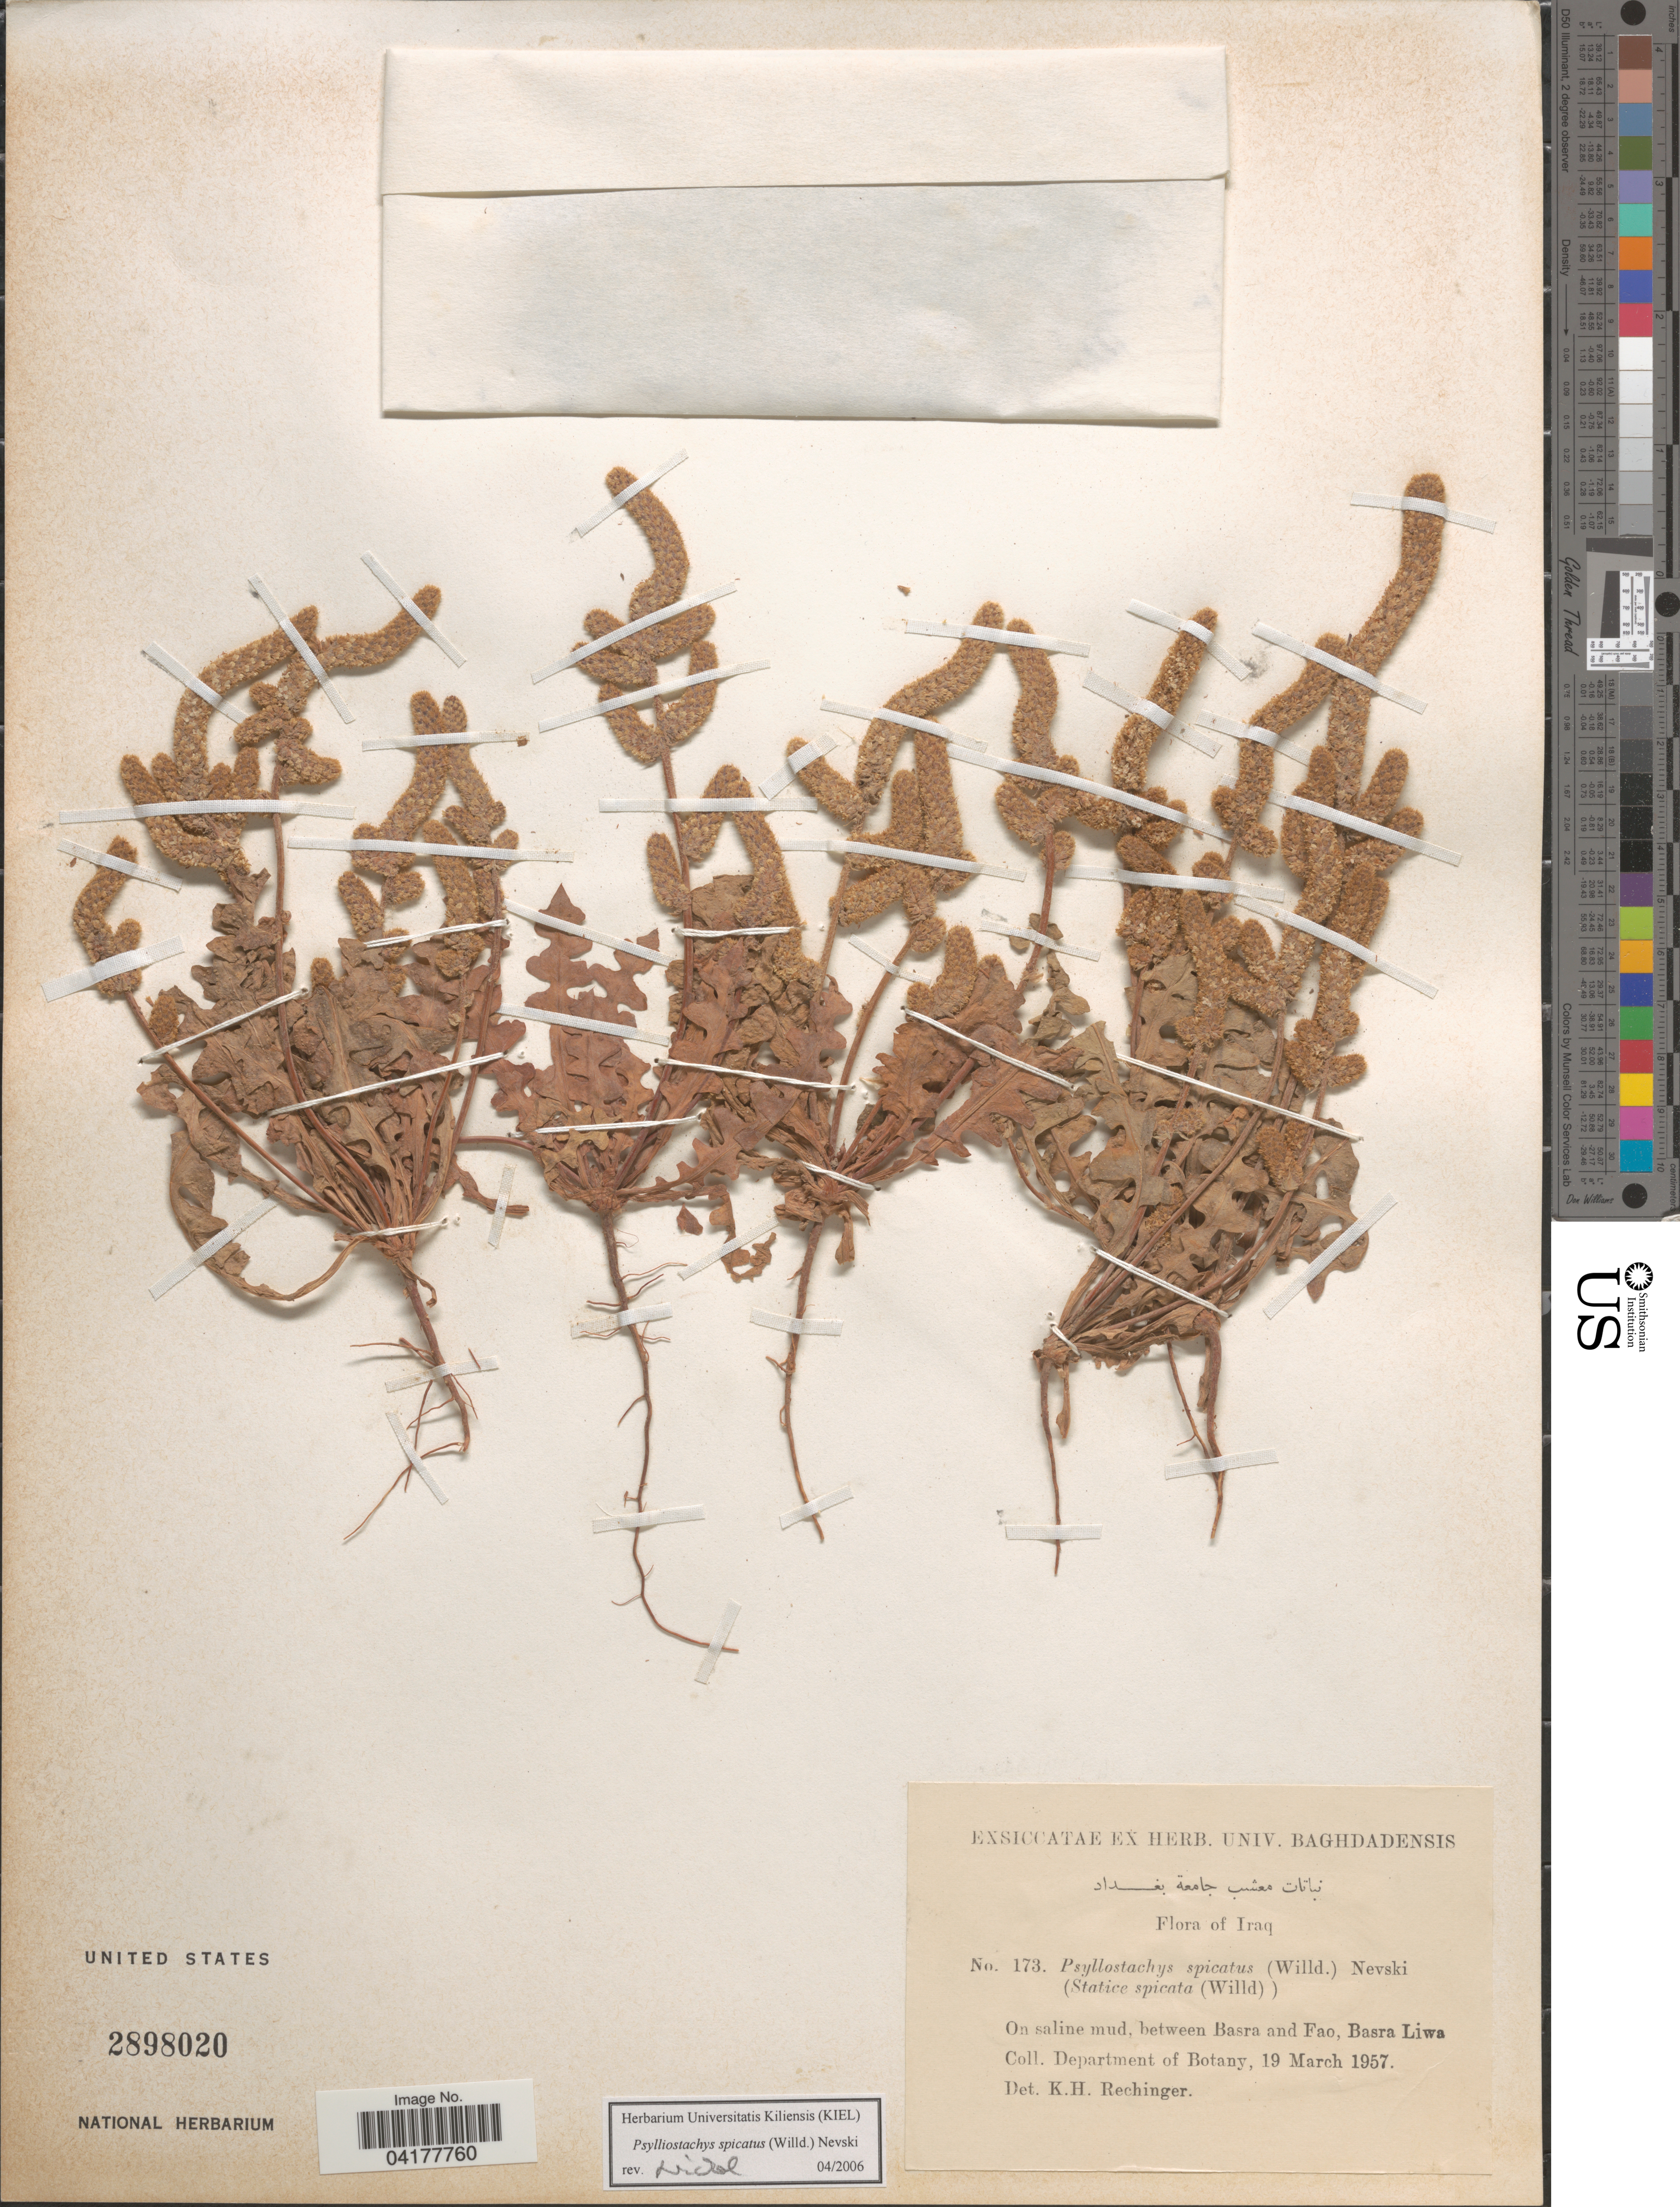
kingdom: Plantae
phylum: Tracheophyta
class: Magnoliopsida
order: Caryophyllales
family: Plumbaginaceae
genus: Psylliostachys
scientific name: Psylliostachys spicatus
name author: (Willd.) Nevski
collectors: Department of Botany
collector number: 173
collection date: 1957-03-19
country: Iraq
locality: Between Basra and Fao, Basra Liwa.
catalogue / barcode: US 2898020